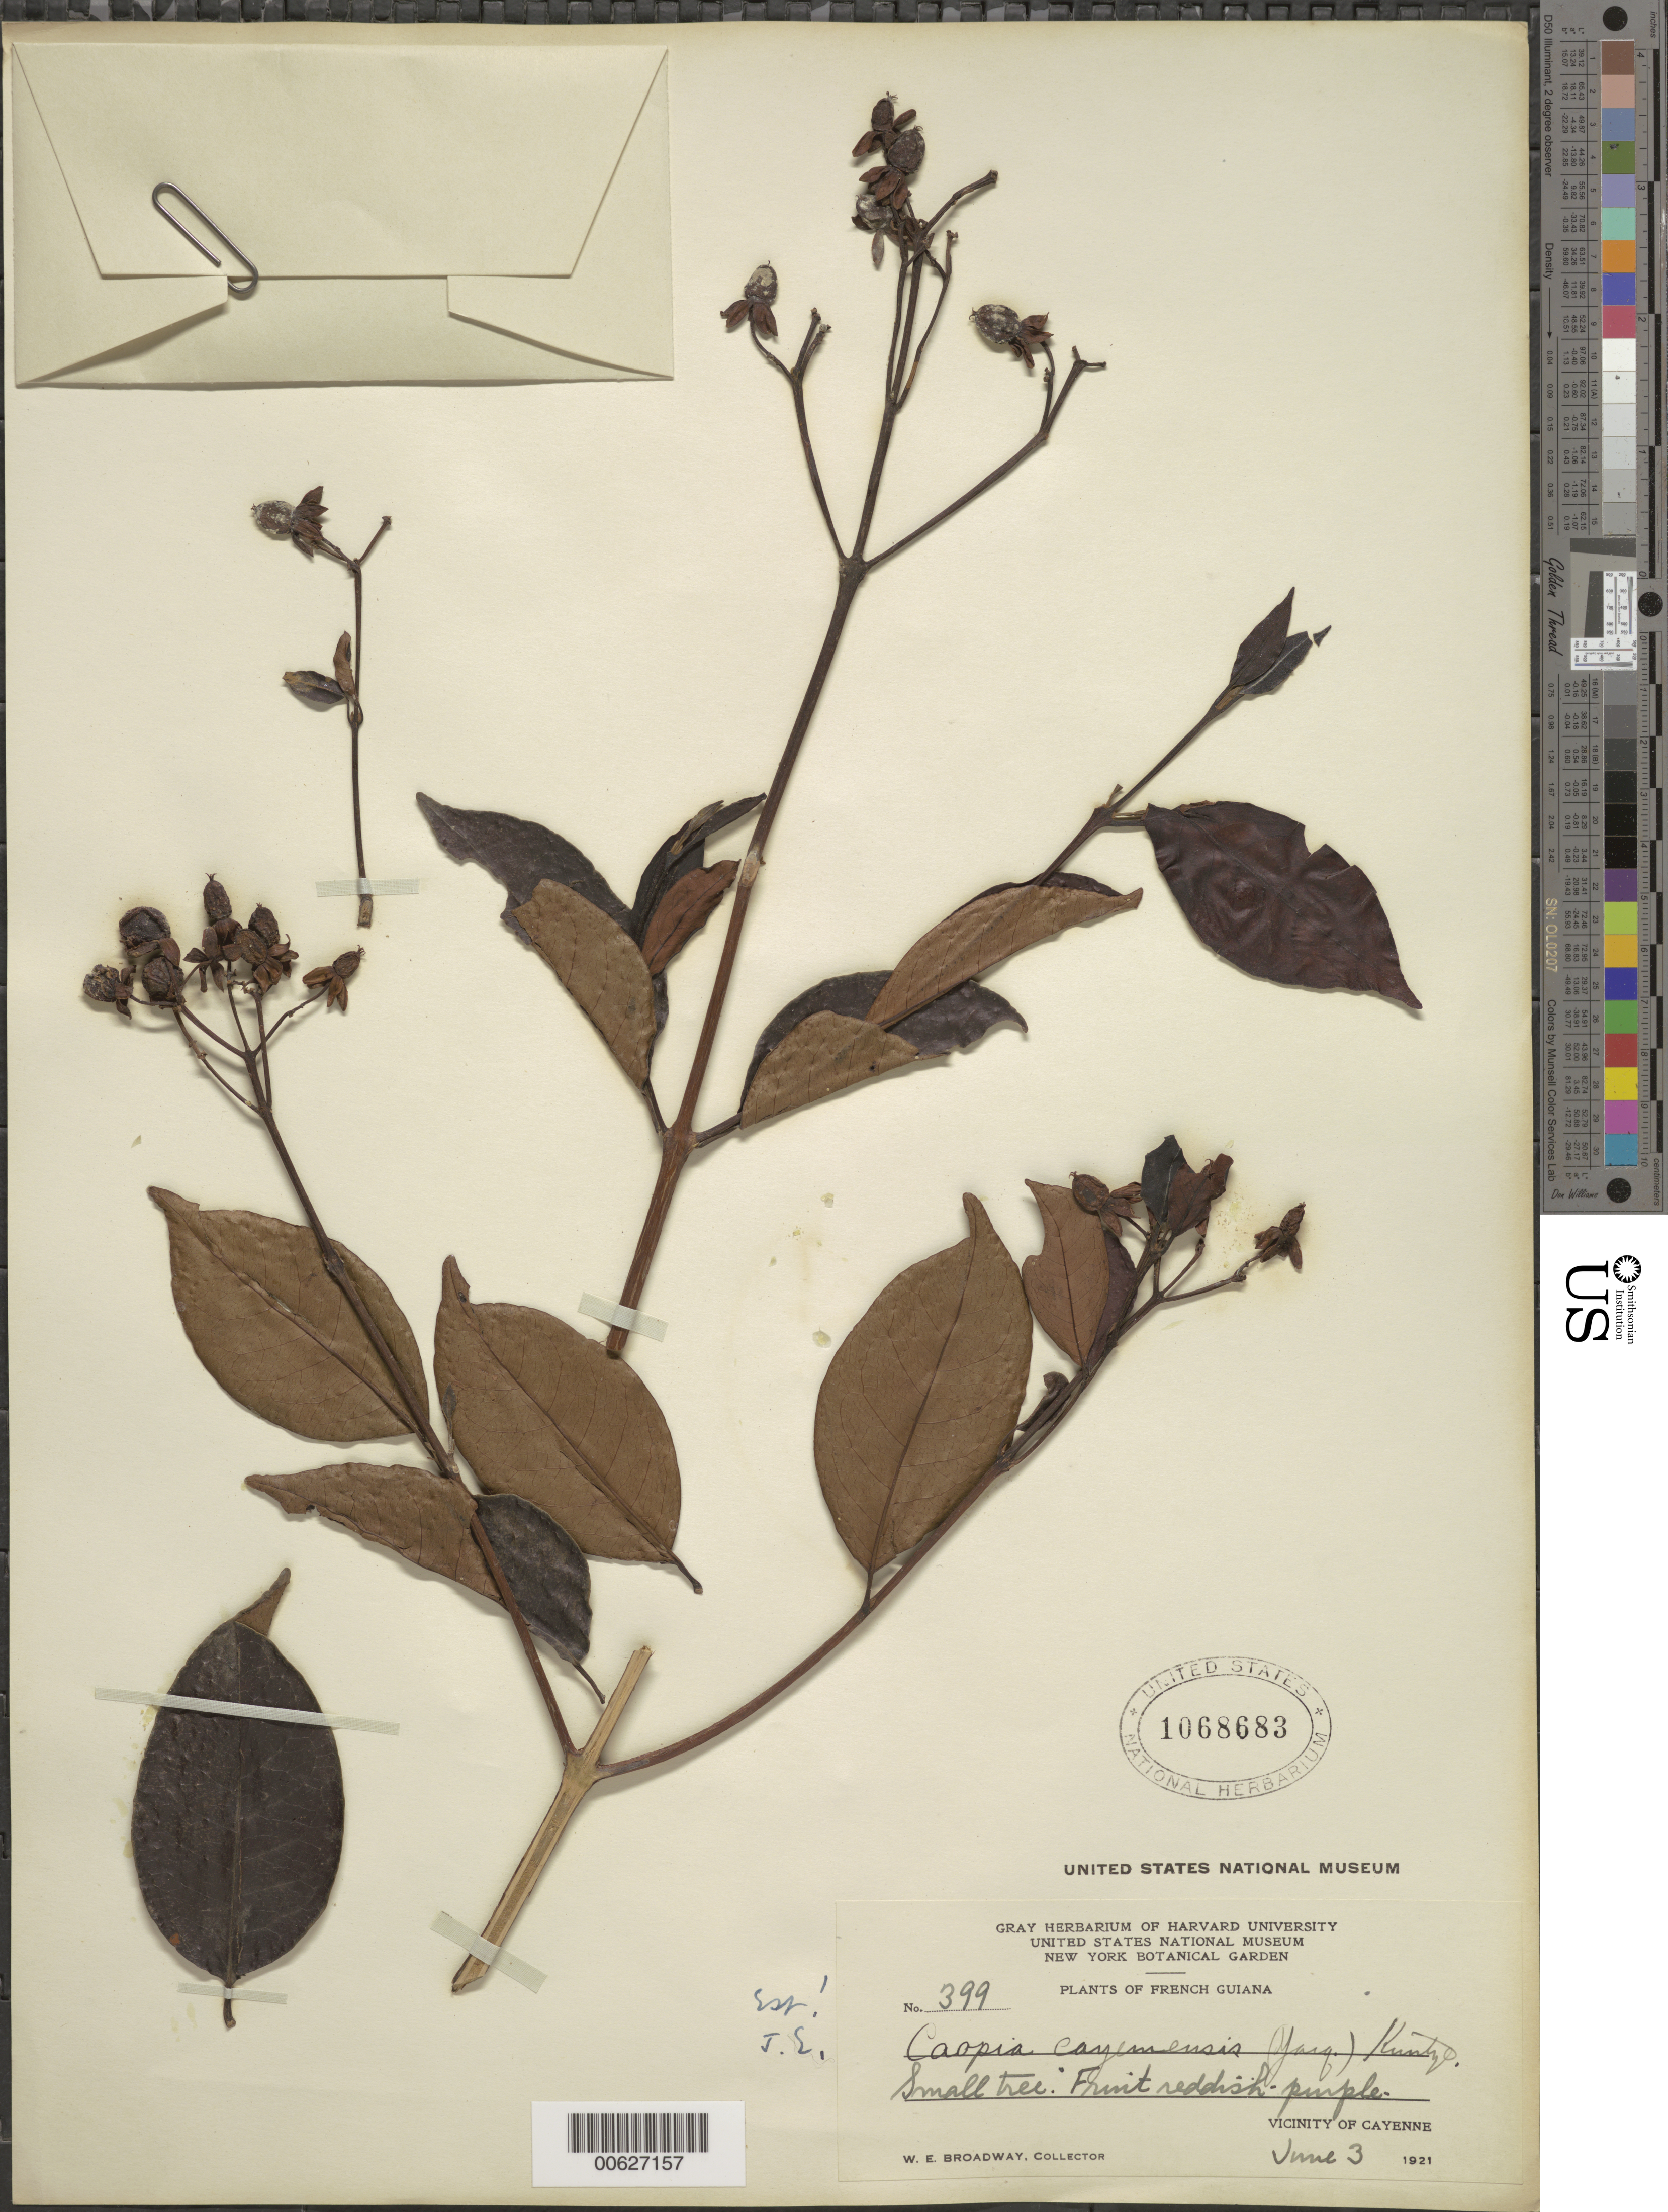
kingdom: Plantae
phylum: Tracheophyta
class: Magnoliopsida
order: Malpighiales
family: Hypericaceae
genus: Vismia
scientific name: Vismia cayennensis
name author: (Jacq.) Pers.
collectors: W. E. Broadway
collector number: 399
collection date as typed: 3-Jun-21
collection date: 1921-06-03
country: French Guiana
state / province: Cayenne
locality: Cayenne, vic.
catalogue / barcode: US 1068683